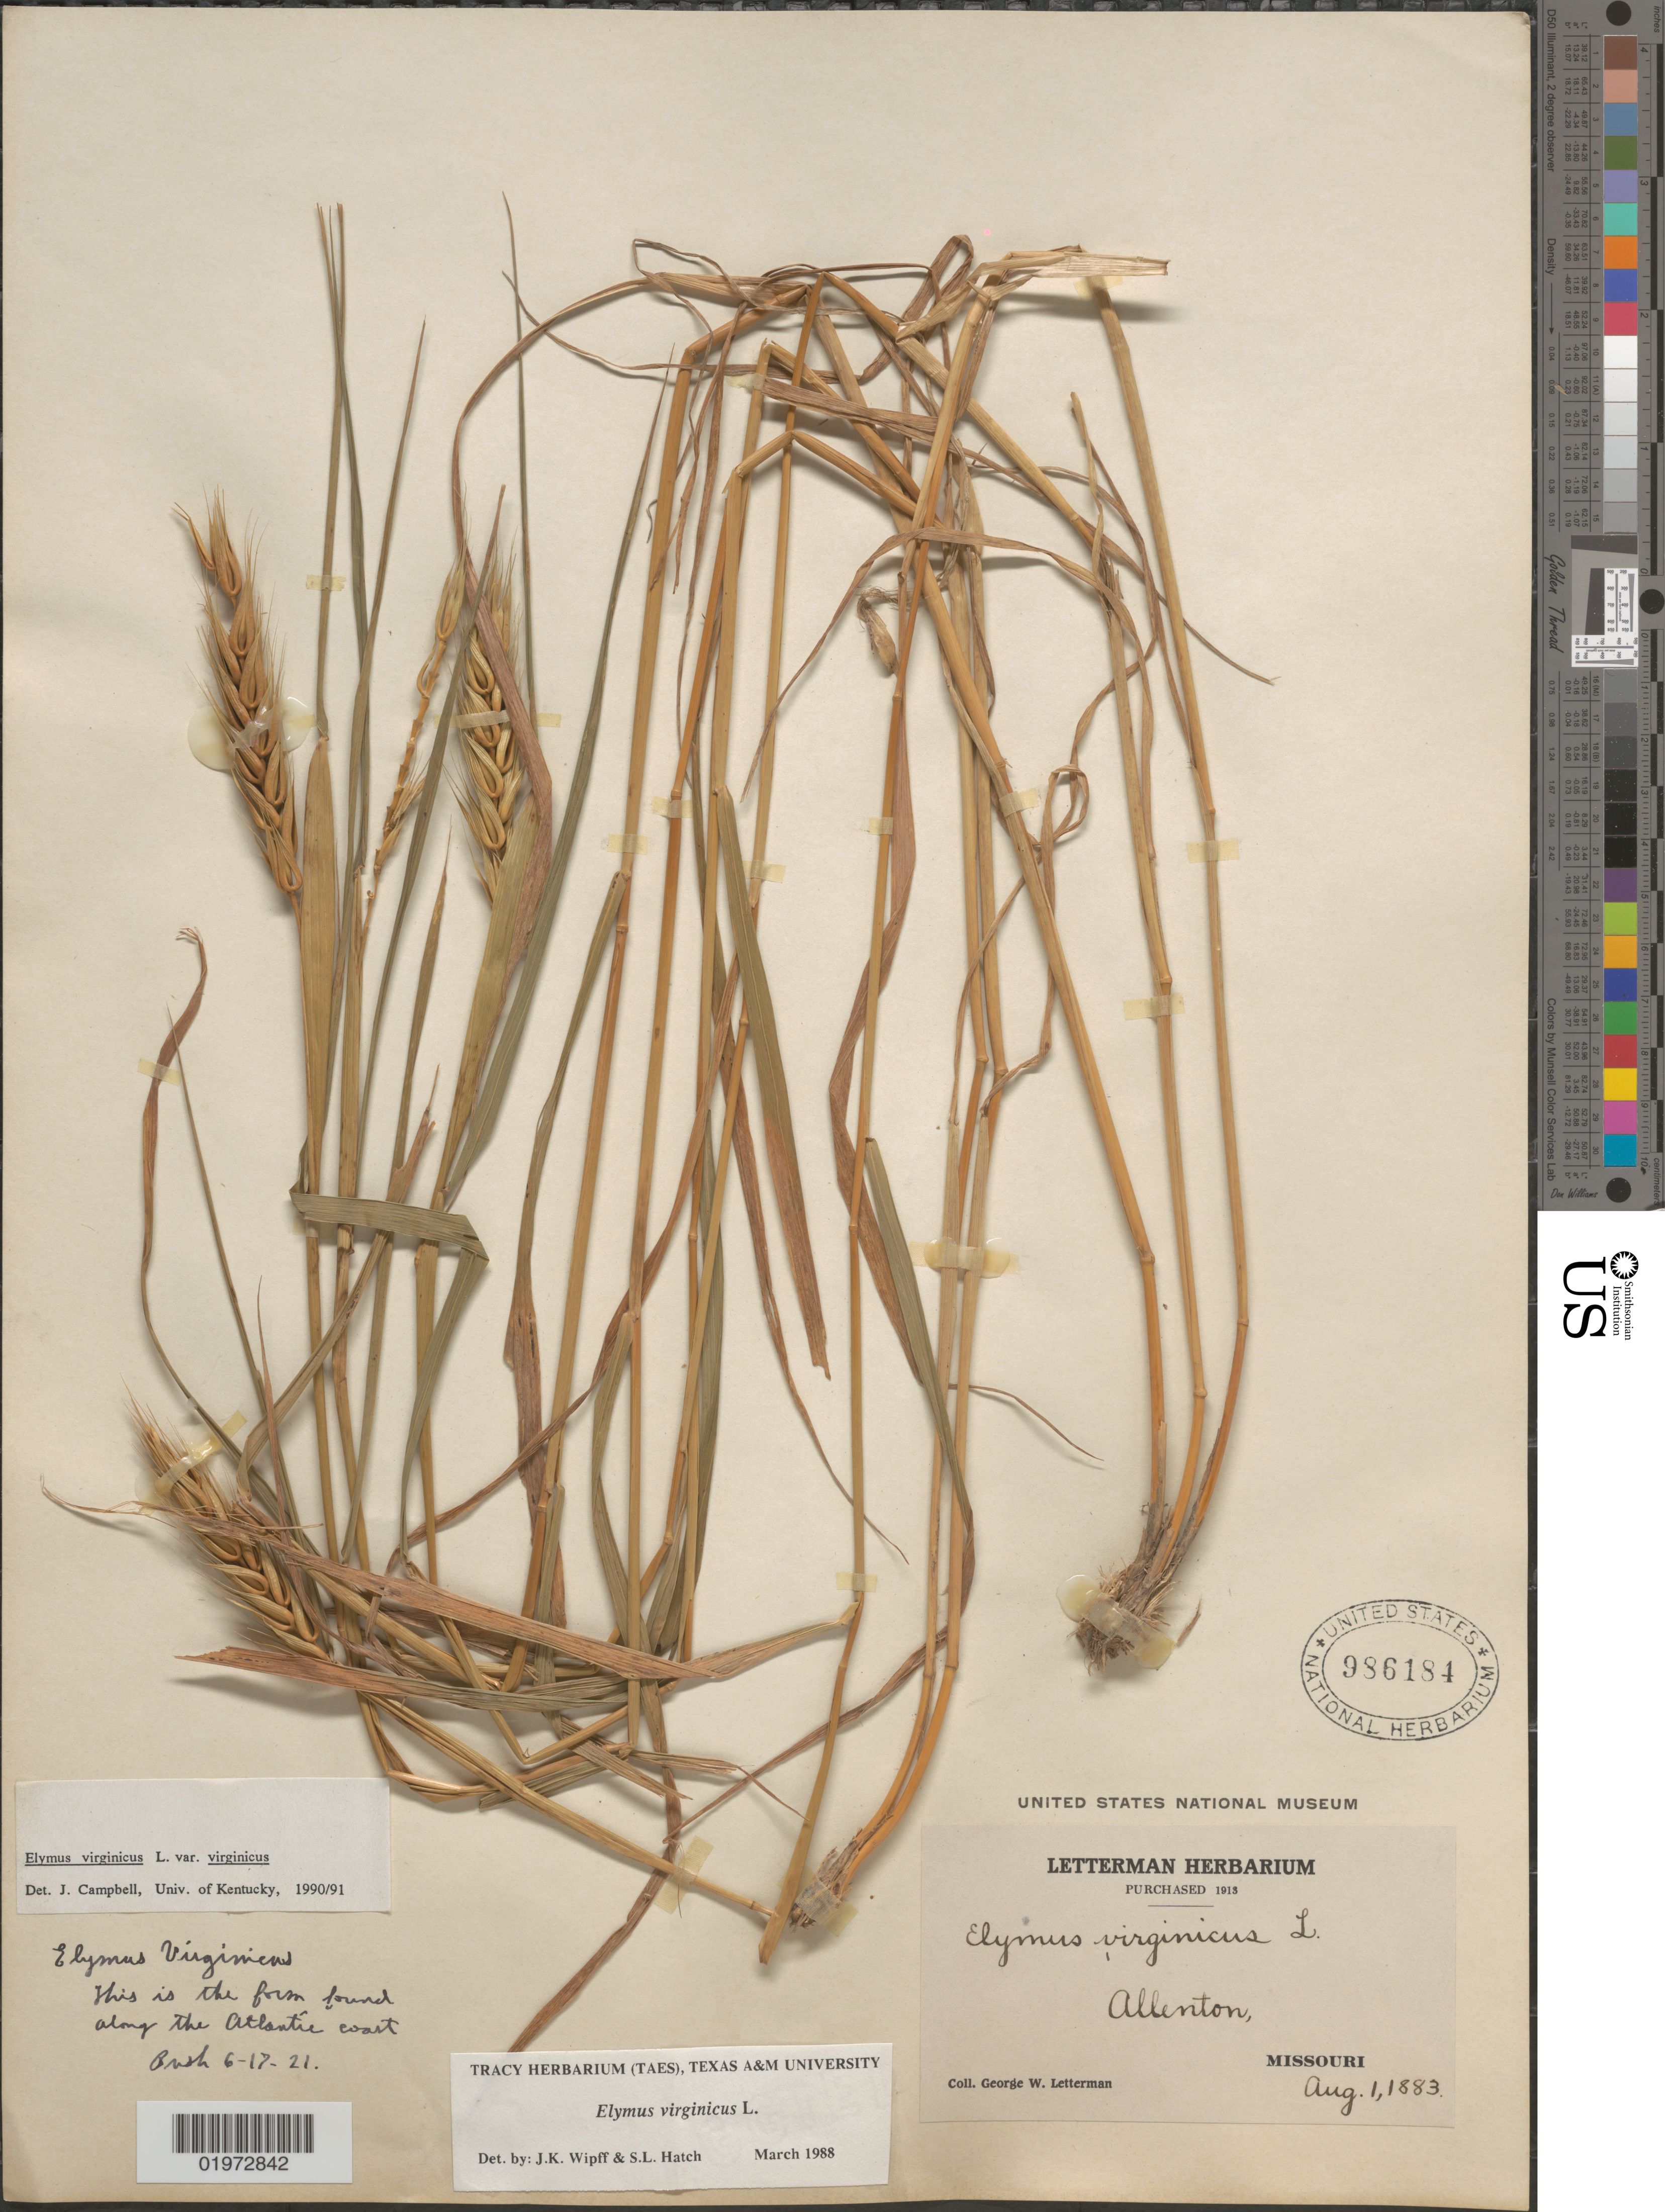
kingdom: Plantae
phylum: Tracheophyta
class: Liliopsida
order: Poales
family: Poaceae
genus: Elymus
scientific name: Elymus virginicus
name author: L.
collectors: G. W. Letterman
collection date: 1883-08-01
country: United States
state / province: Missouri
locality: Allenton.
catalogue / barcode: US 986184